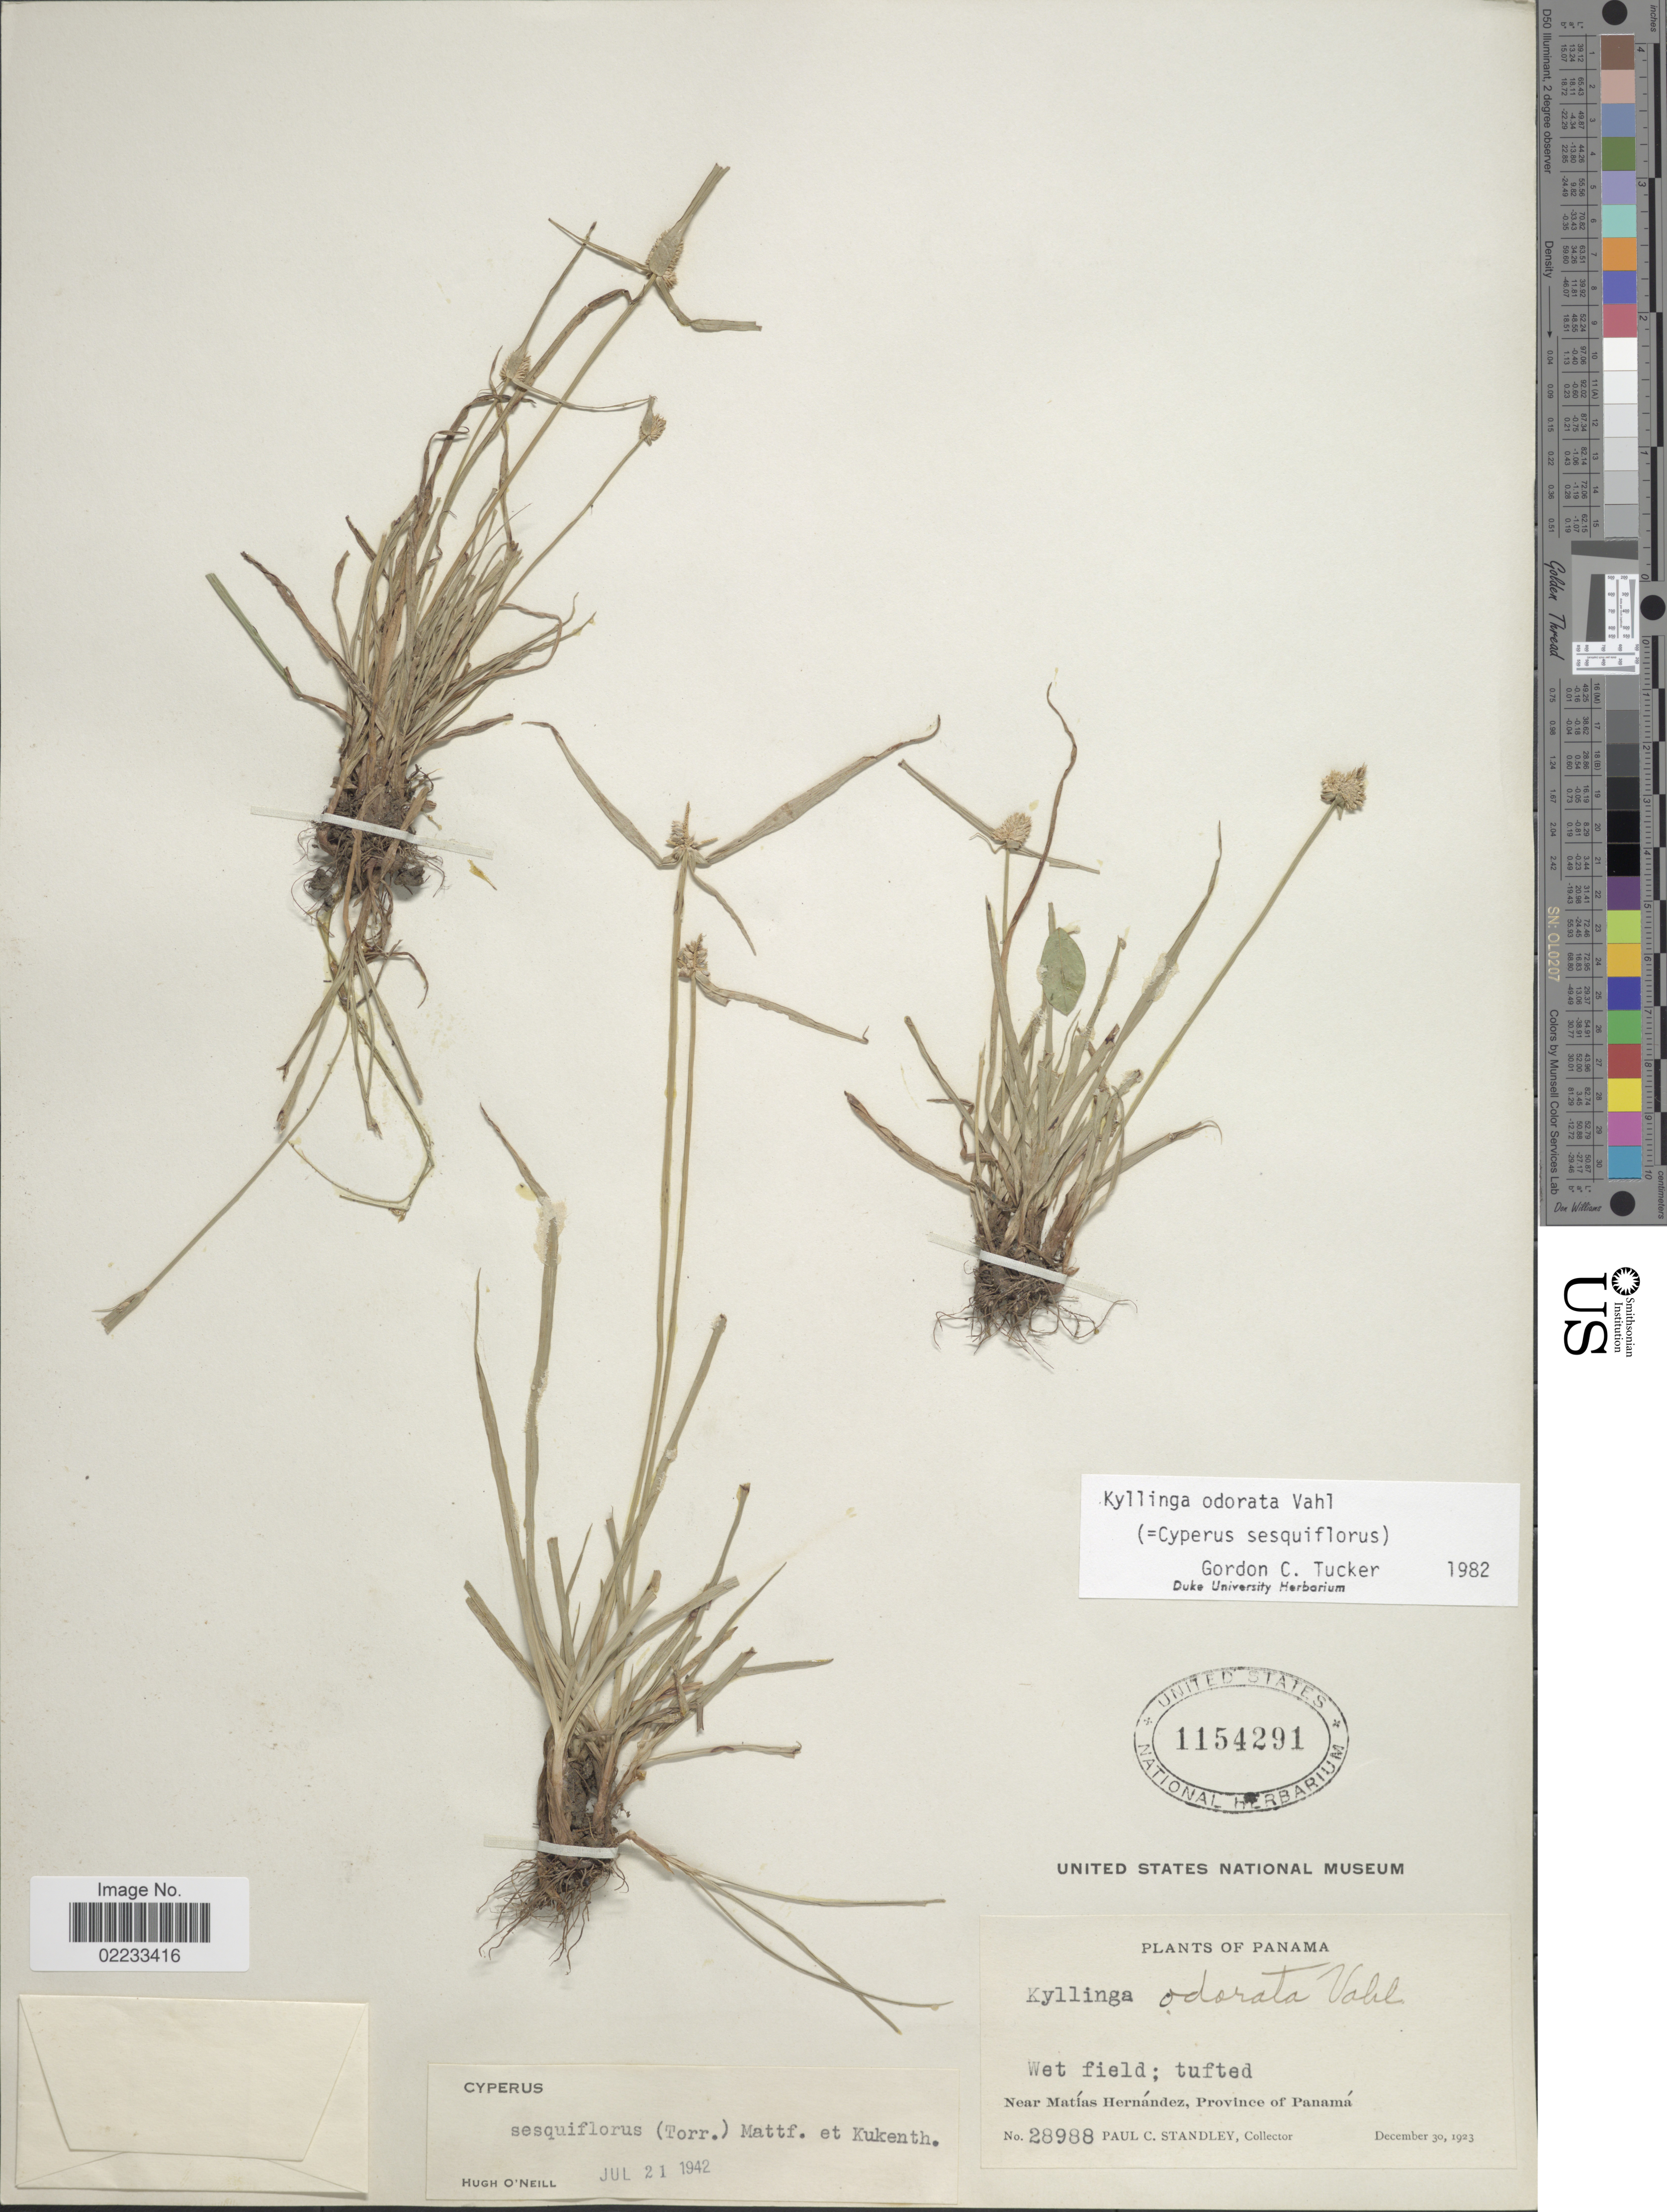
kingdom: Plantae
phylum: Tracheophyta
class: Liliopsida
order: Poales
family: Cyperaceae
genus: Cyperus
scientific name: Cyperus sesquiflorus subsp. sesquiflorus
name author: (Torr.) Mattf. & Kük.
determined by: Strong, M. T., (US), Smithsonian Institution - National Museum of Natural History (UNITED STATES)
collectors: P. C. Standley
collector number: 28988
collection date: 1923-12-30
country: Panama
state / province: Panamá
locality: Near Matias Hernandez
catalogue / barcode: US 1154291